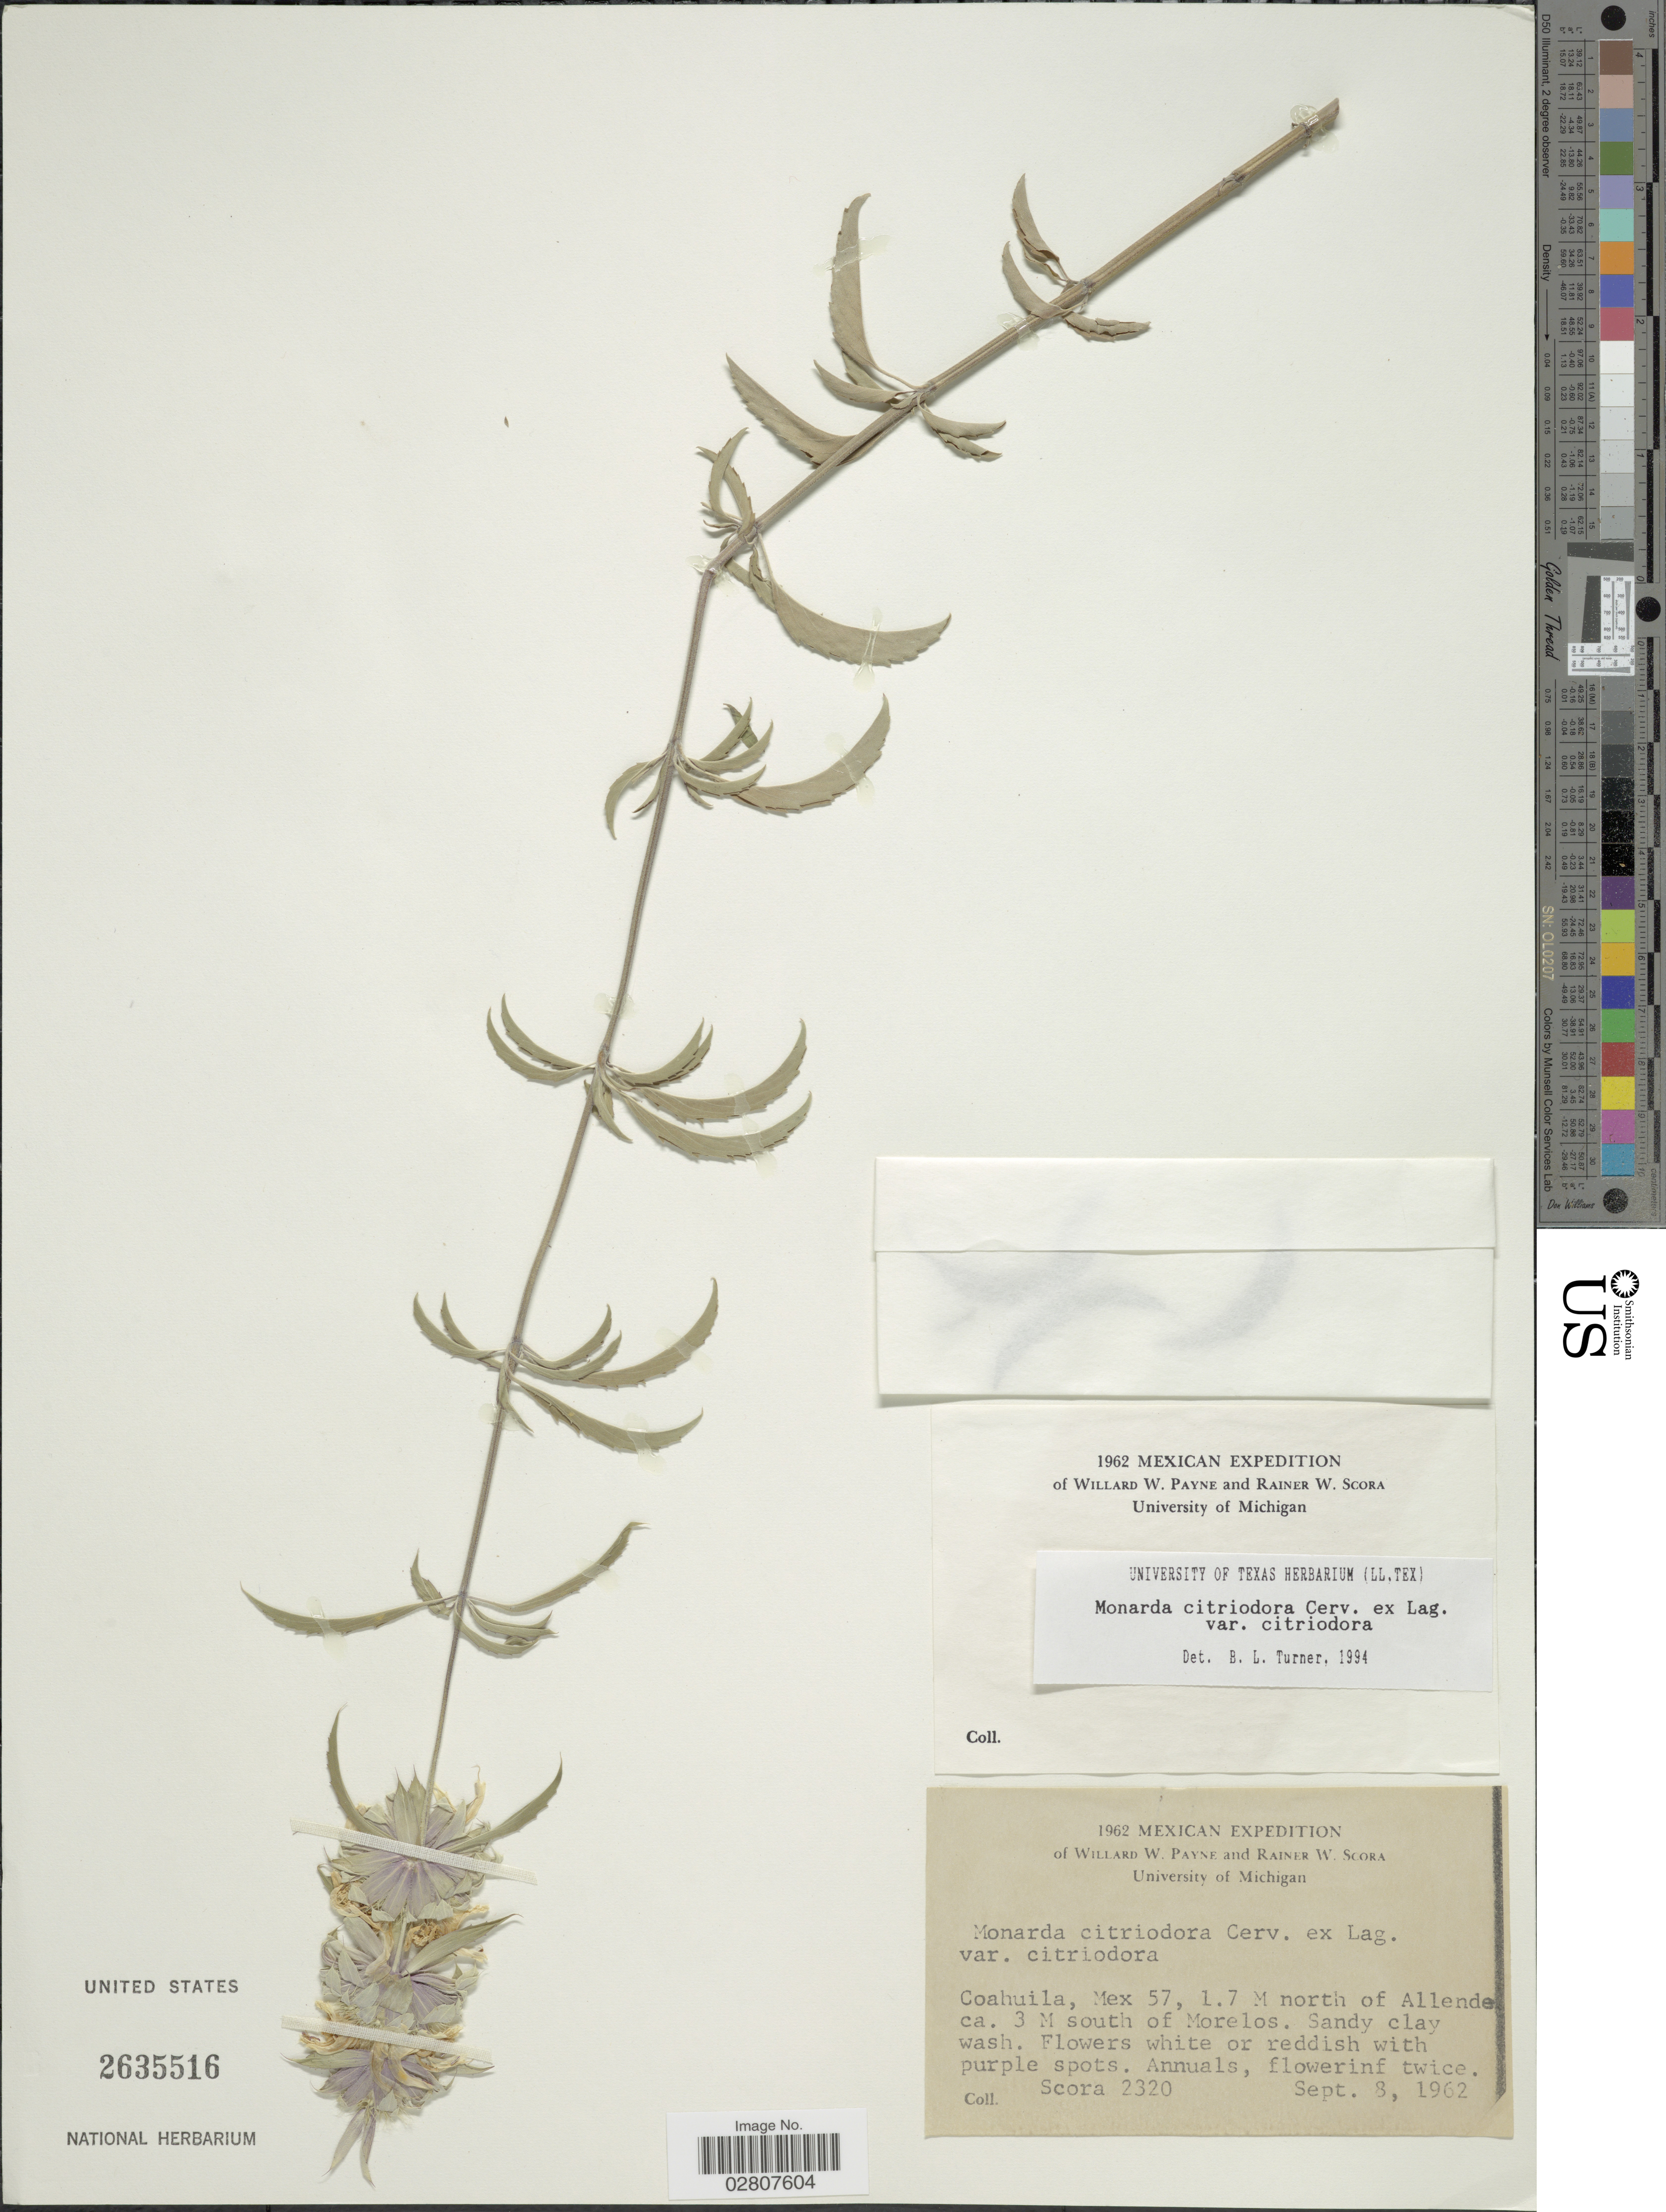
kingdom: Plantae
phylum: Tracheophyta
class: Magnoliopsida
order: Lamiales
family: Lamiaceae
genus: Monarda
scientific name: Monarda citriodora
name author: Cerv. ex Lag.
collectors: R. Scora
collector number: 2320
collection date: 1962-09-08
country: Mexico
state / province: Coahuila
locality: Mex 57, 1.7 M N. of Allende, ca. 3 M south of Morelos.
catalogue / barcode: US 2635516